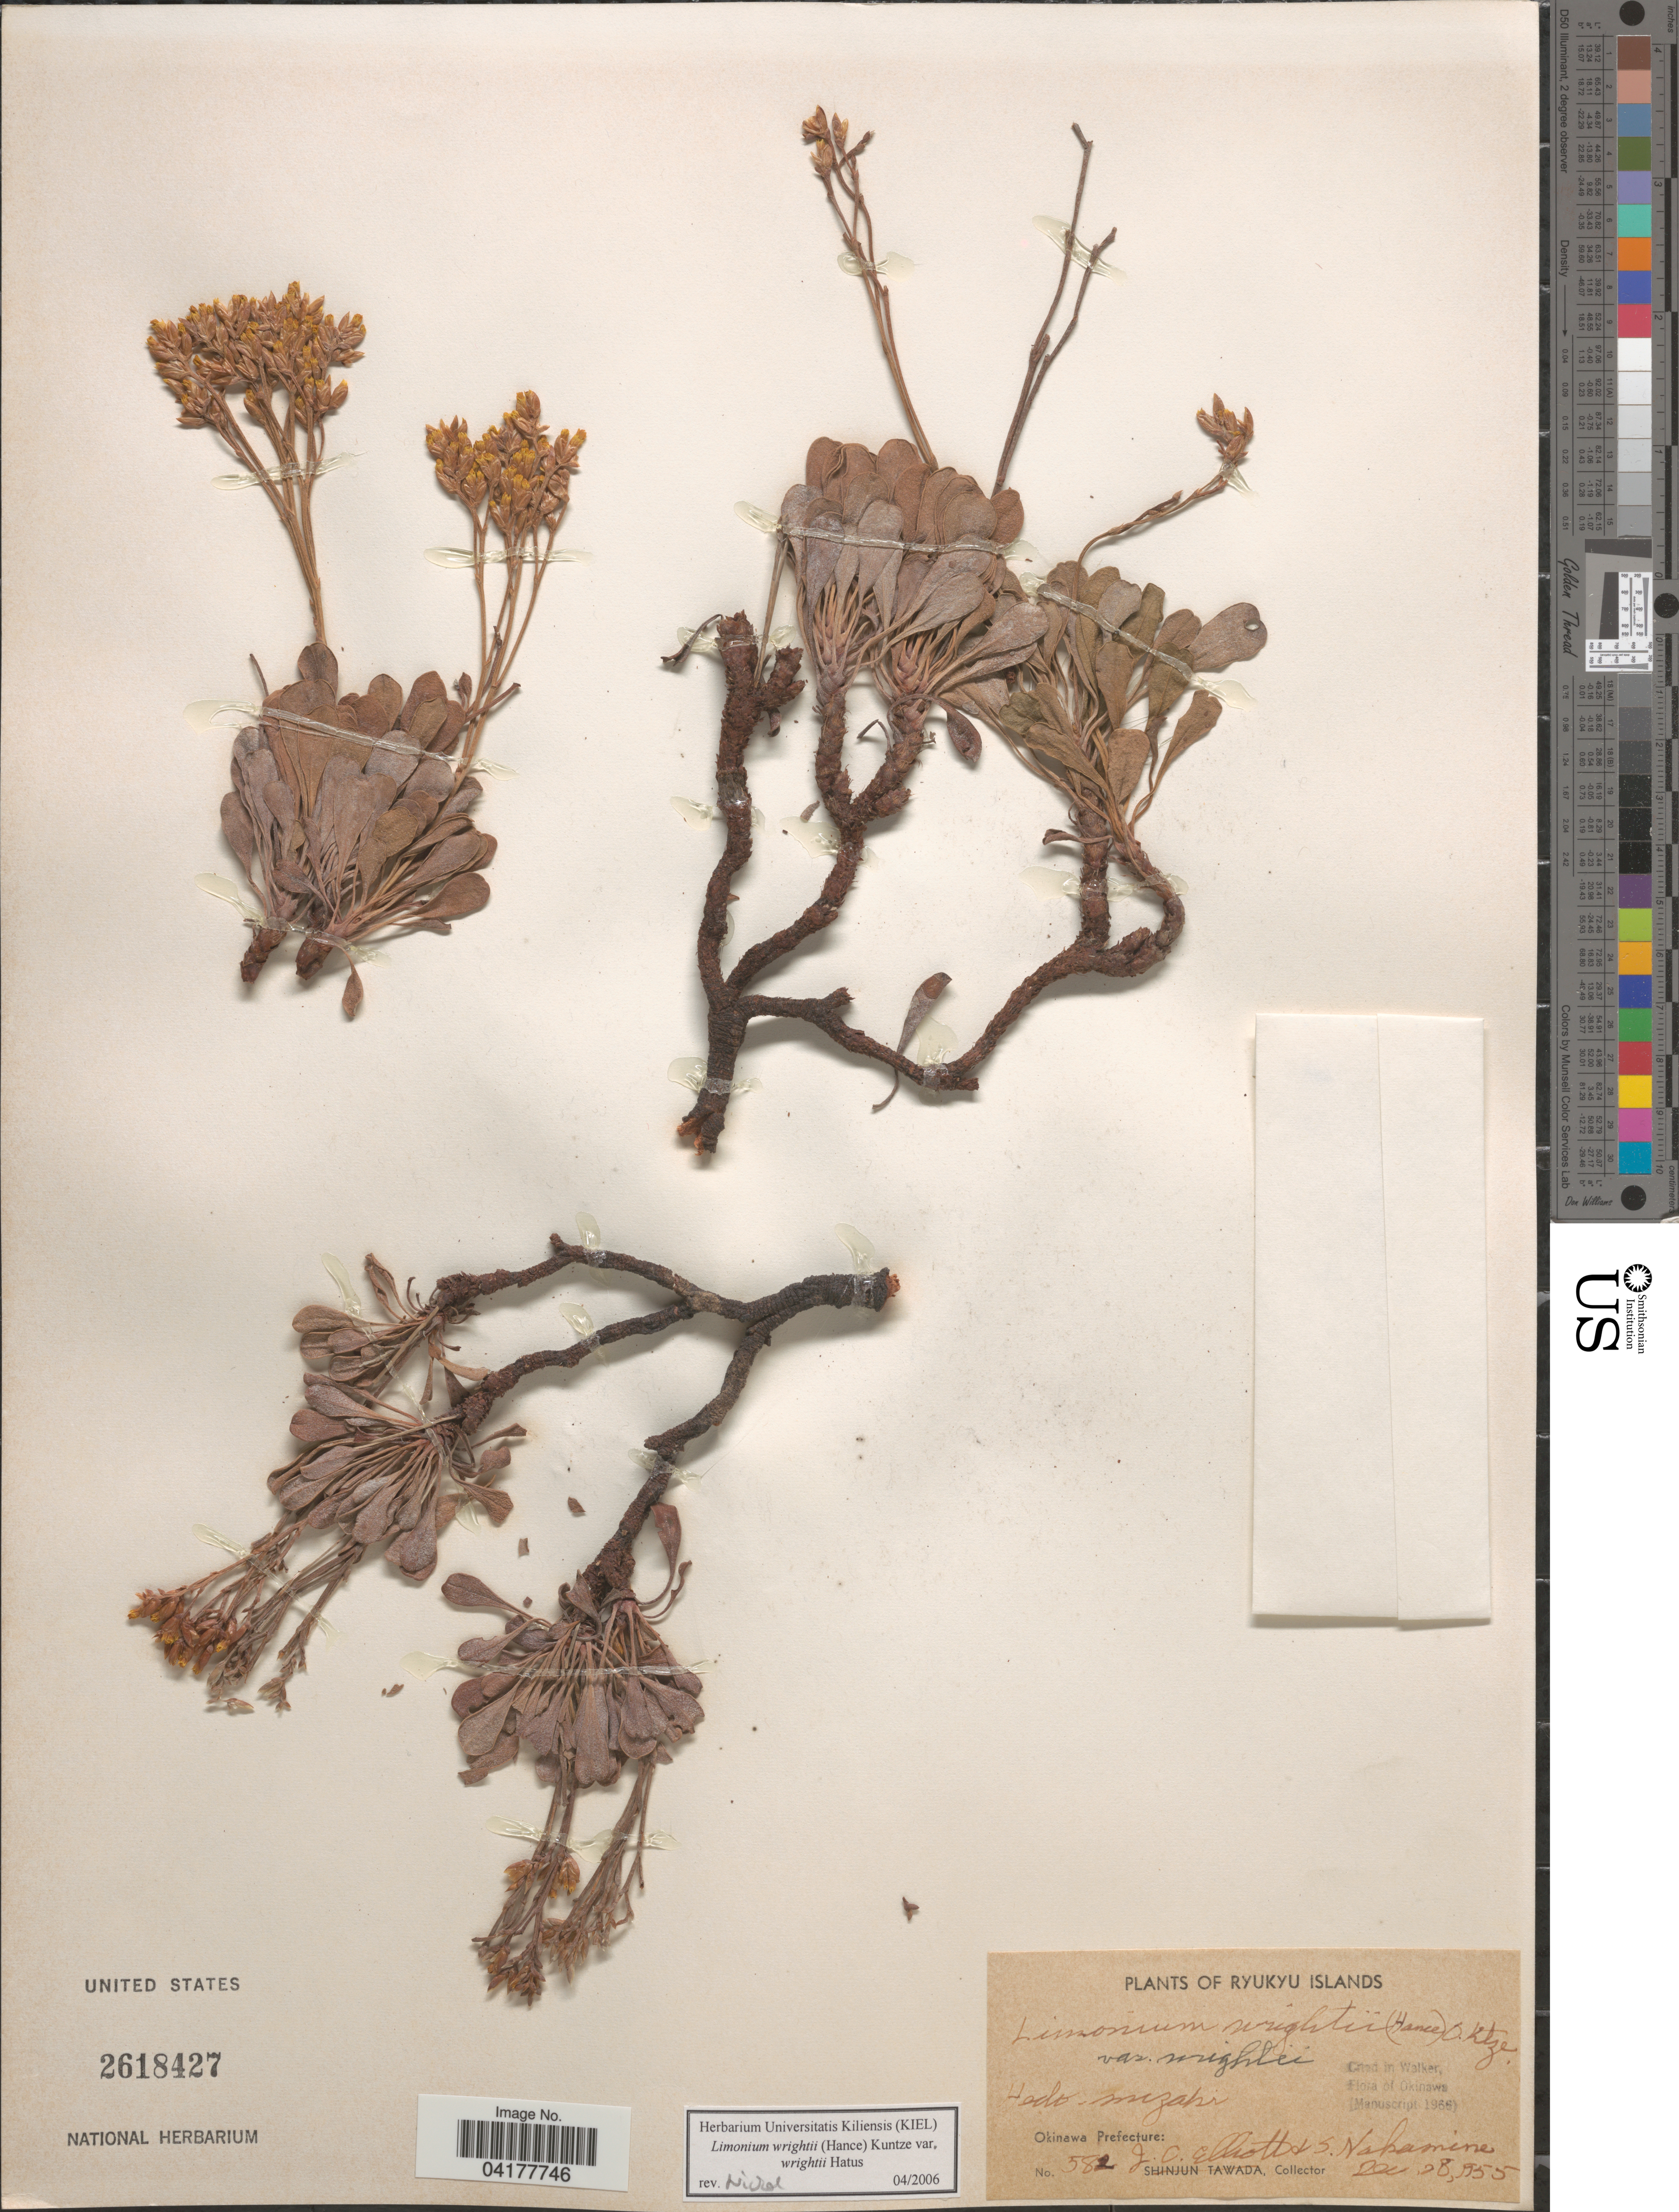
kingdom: Plantae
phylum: Tracheophyta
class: Magnoliopsida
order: Caryophyllales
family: Plumbaginaceae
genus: Limonium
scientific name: Limonium wrightii var. wrightii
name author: (Hance) Kuntze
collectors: J. C. Elliott & S. Nakamine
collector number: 582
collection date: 1955-12-28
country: Japan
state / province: Okinawa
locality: Ryukyu Islands. Okinawa Prefecture.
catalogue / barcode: US 2618427